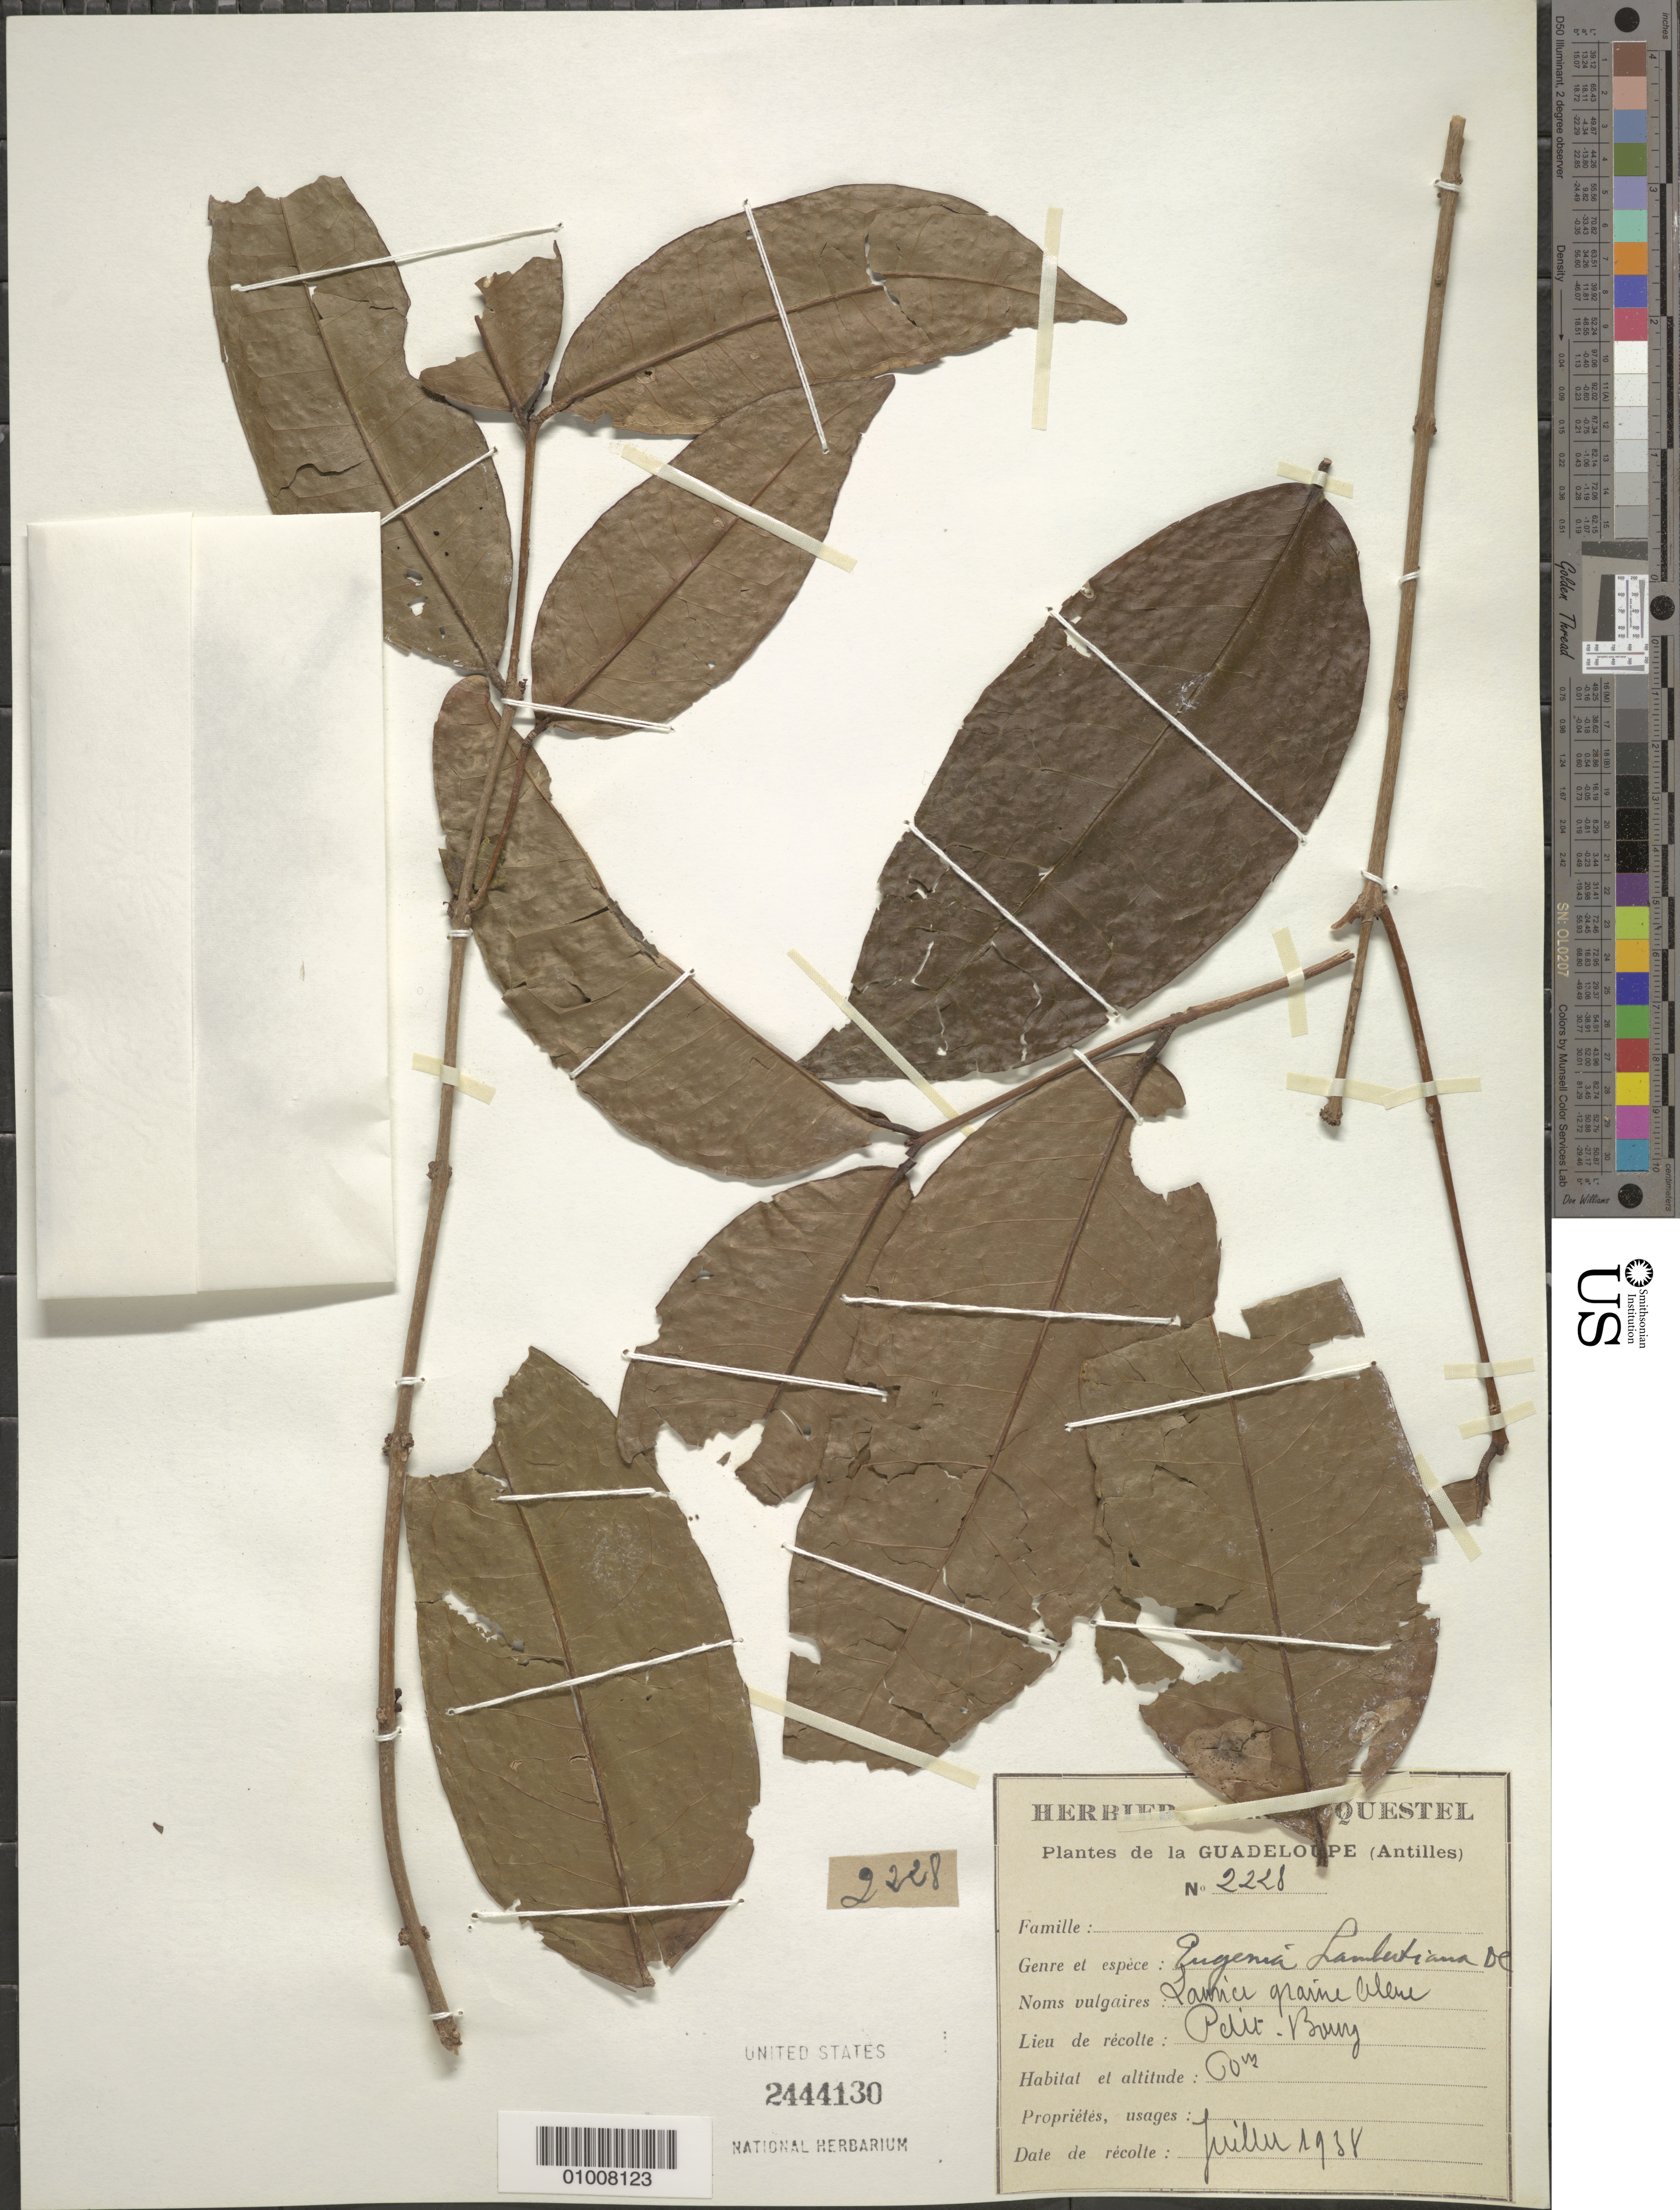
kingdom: Plantae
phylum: Tracheophyta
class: Magnoliopsida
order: Myrtales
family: Myrtaceae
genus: Eugenia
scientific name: Eugenia lambertiana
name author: DC.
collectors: A. Questel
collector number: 2228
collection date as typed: Jul 1938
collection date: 1938-07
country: Guadeloupe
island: Basse Terre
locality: Petit-Bourg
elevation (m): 60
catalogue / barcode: US 2444130